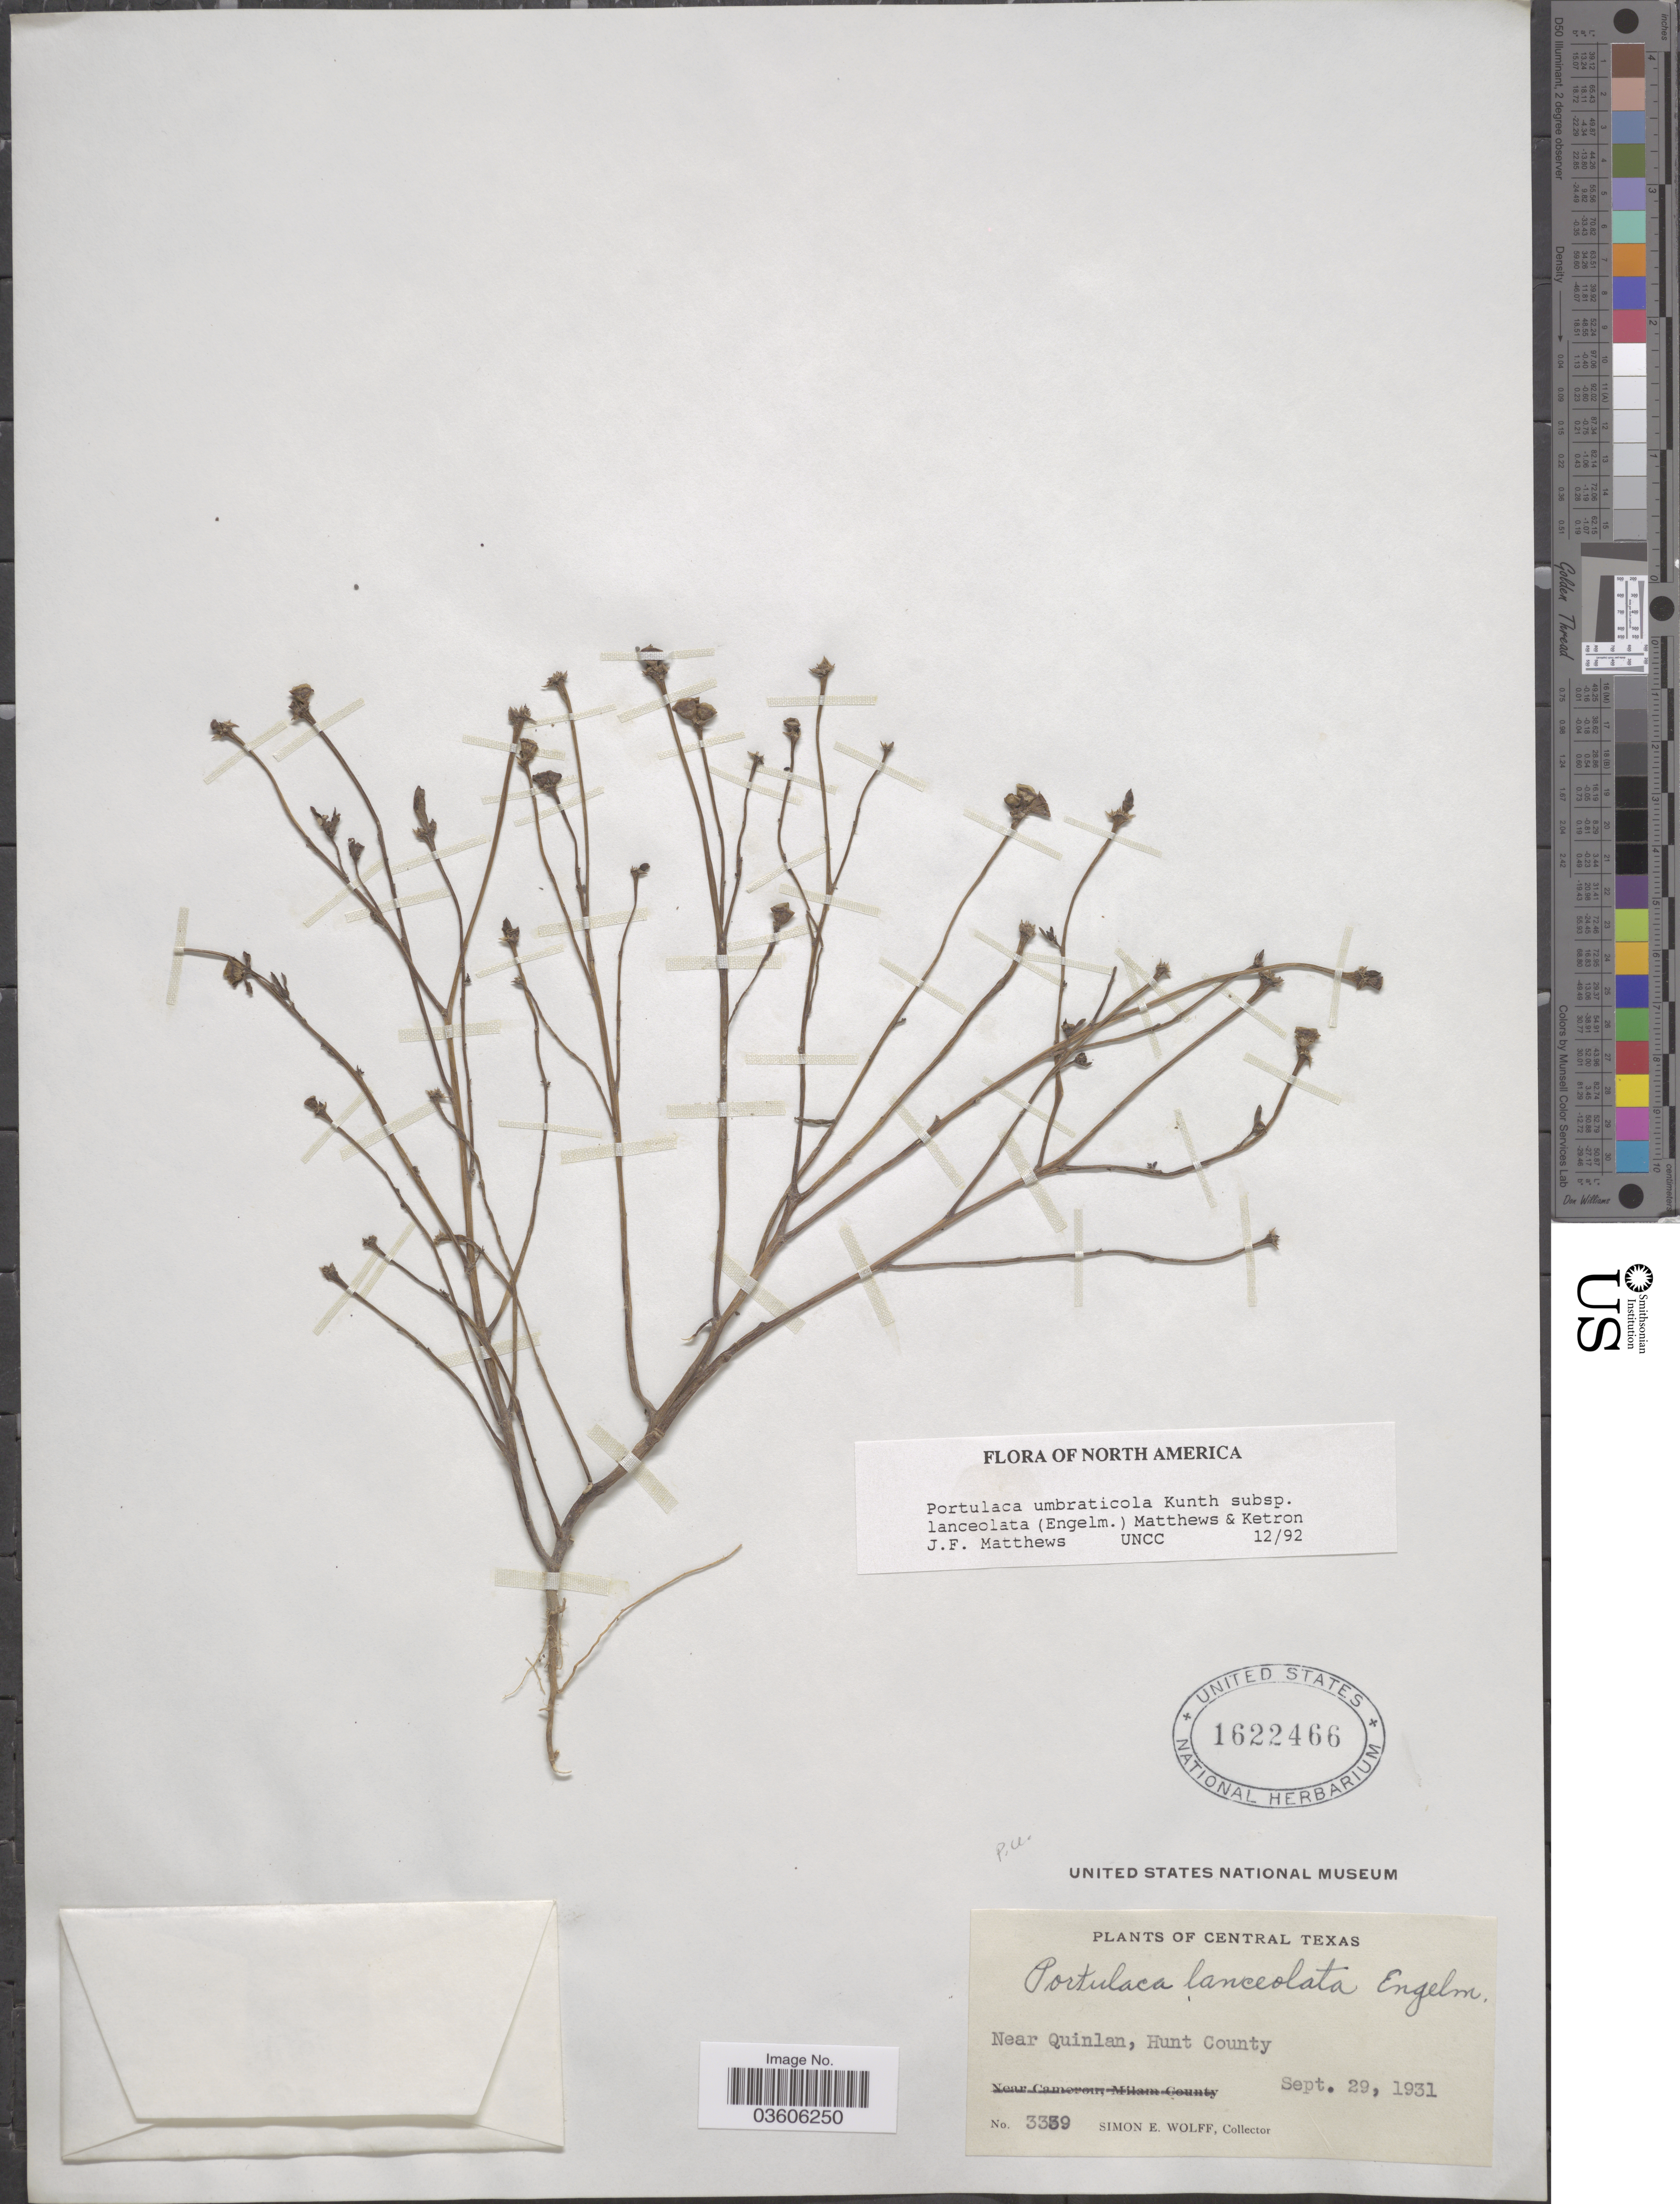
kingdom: Plantae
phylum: Tracheophyta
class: Magnoliopsida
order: Caryophyllales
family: Portulacaceae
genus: Portulaca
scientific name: Portulaca umbraticola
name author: Kunth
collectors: S. E. Wolff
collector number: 3339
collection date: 1931-09-29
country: United States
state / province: Texas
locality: Central Texas. Near Quinlan, Hunt County.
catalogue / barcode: US 1622466